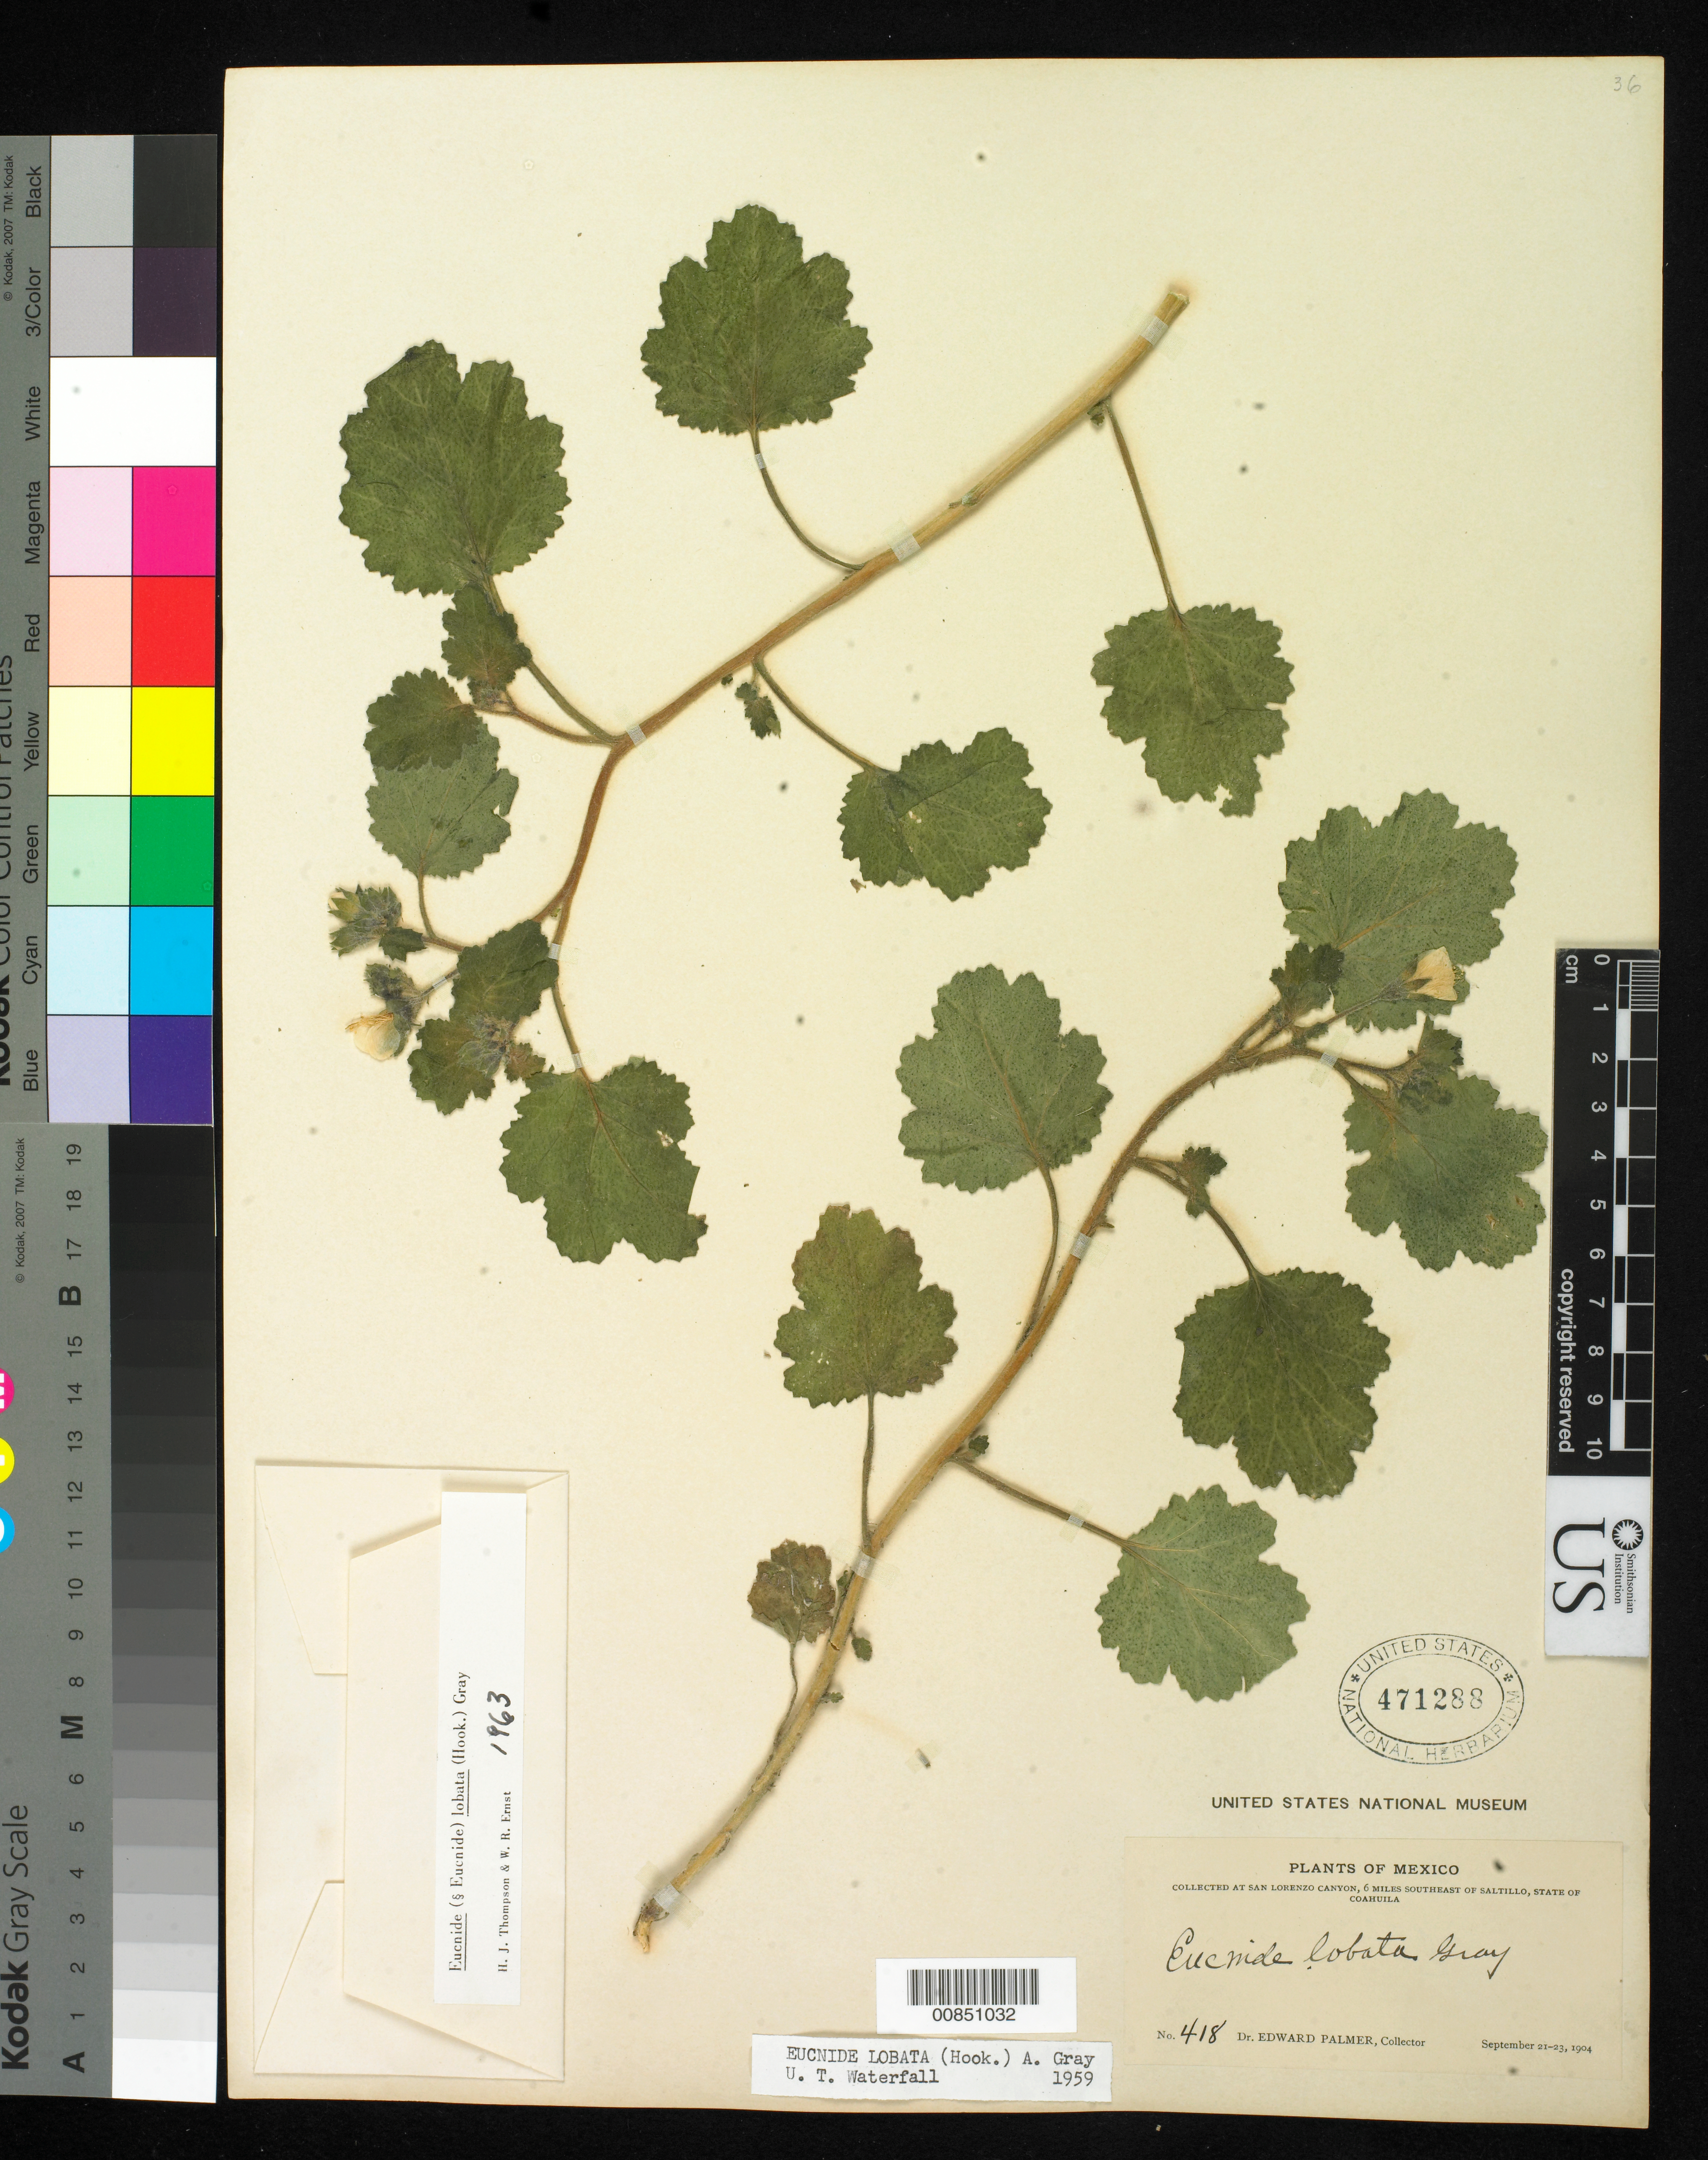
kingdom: Plantae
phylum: Tracheophyta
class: Magnoliopsida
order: Cornales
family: Loasaceae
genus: Eucnide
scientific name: Eucnide lobata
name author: (Hook.) A. Gray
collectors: E. Palmer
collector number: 418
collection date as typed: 21 Sep 1904 to 23 Sep 1904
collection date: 1904-09-21/1904-09-23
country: Mexico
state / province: Coahuila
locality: San Lorenzo Canyon, 6 miles southeast of Saltillo, Coahuila.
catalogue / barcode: US 471288